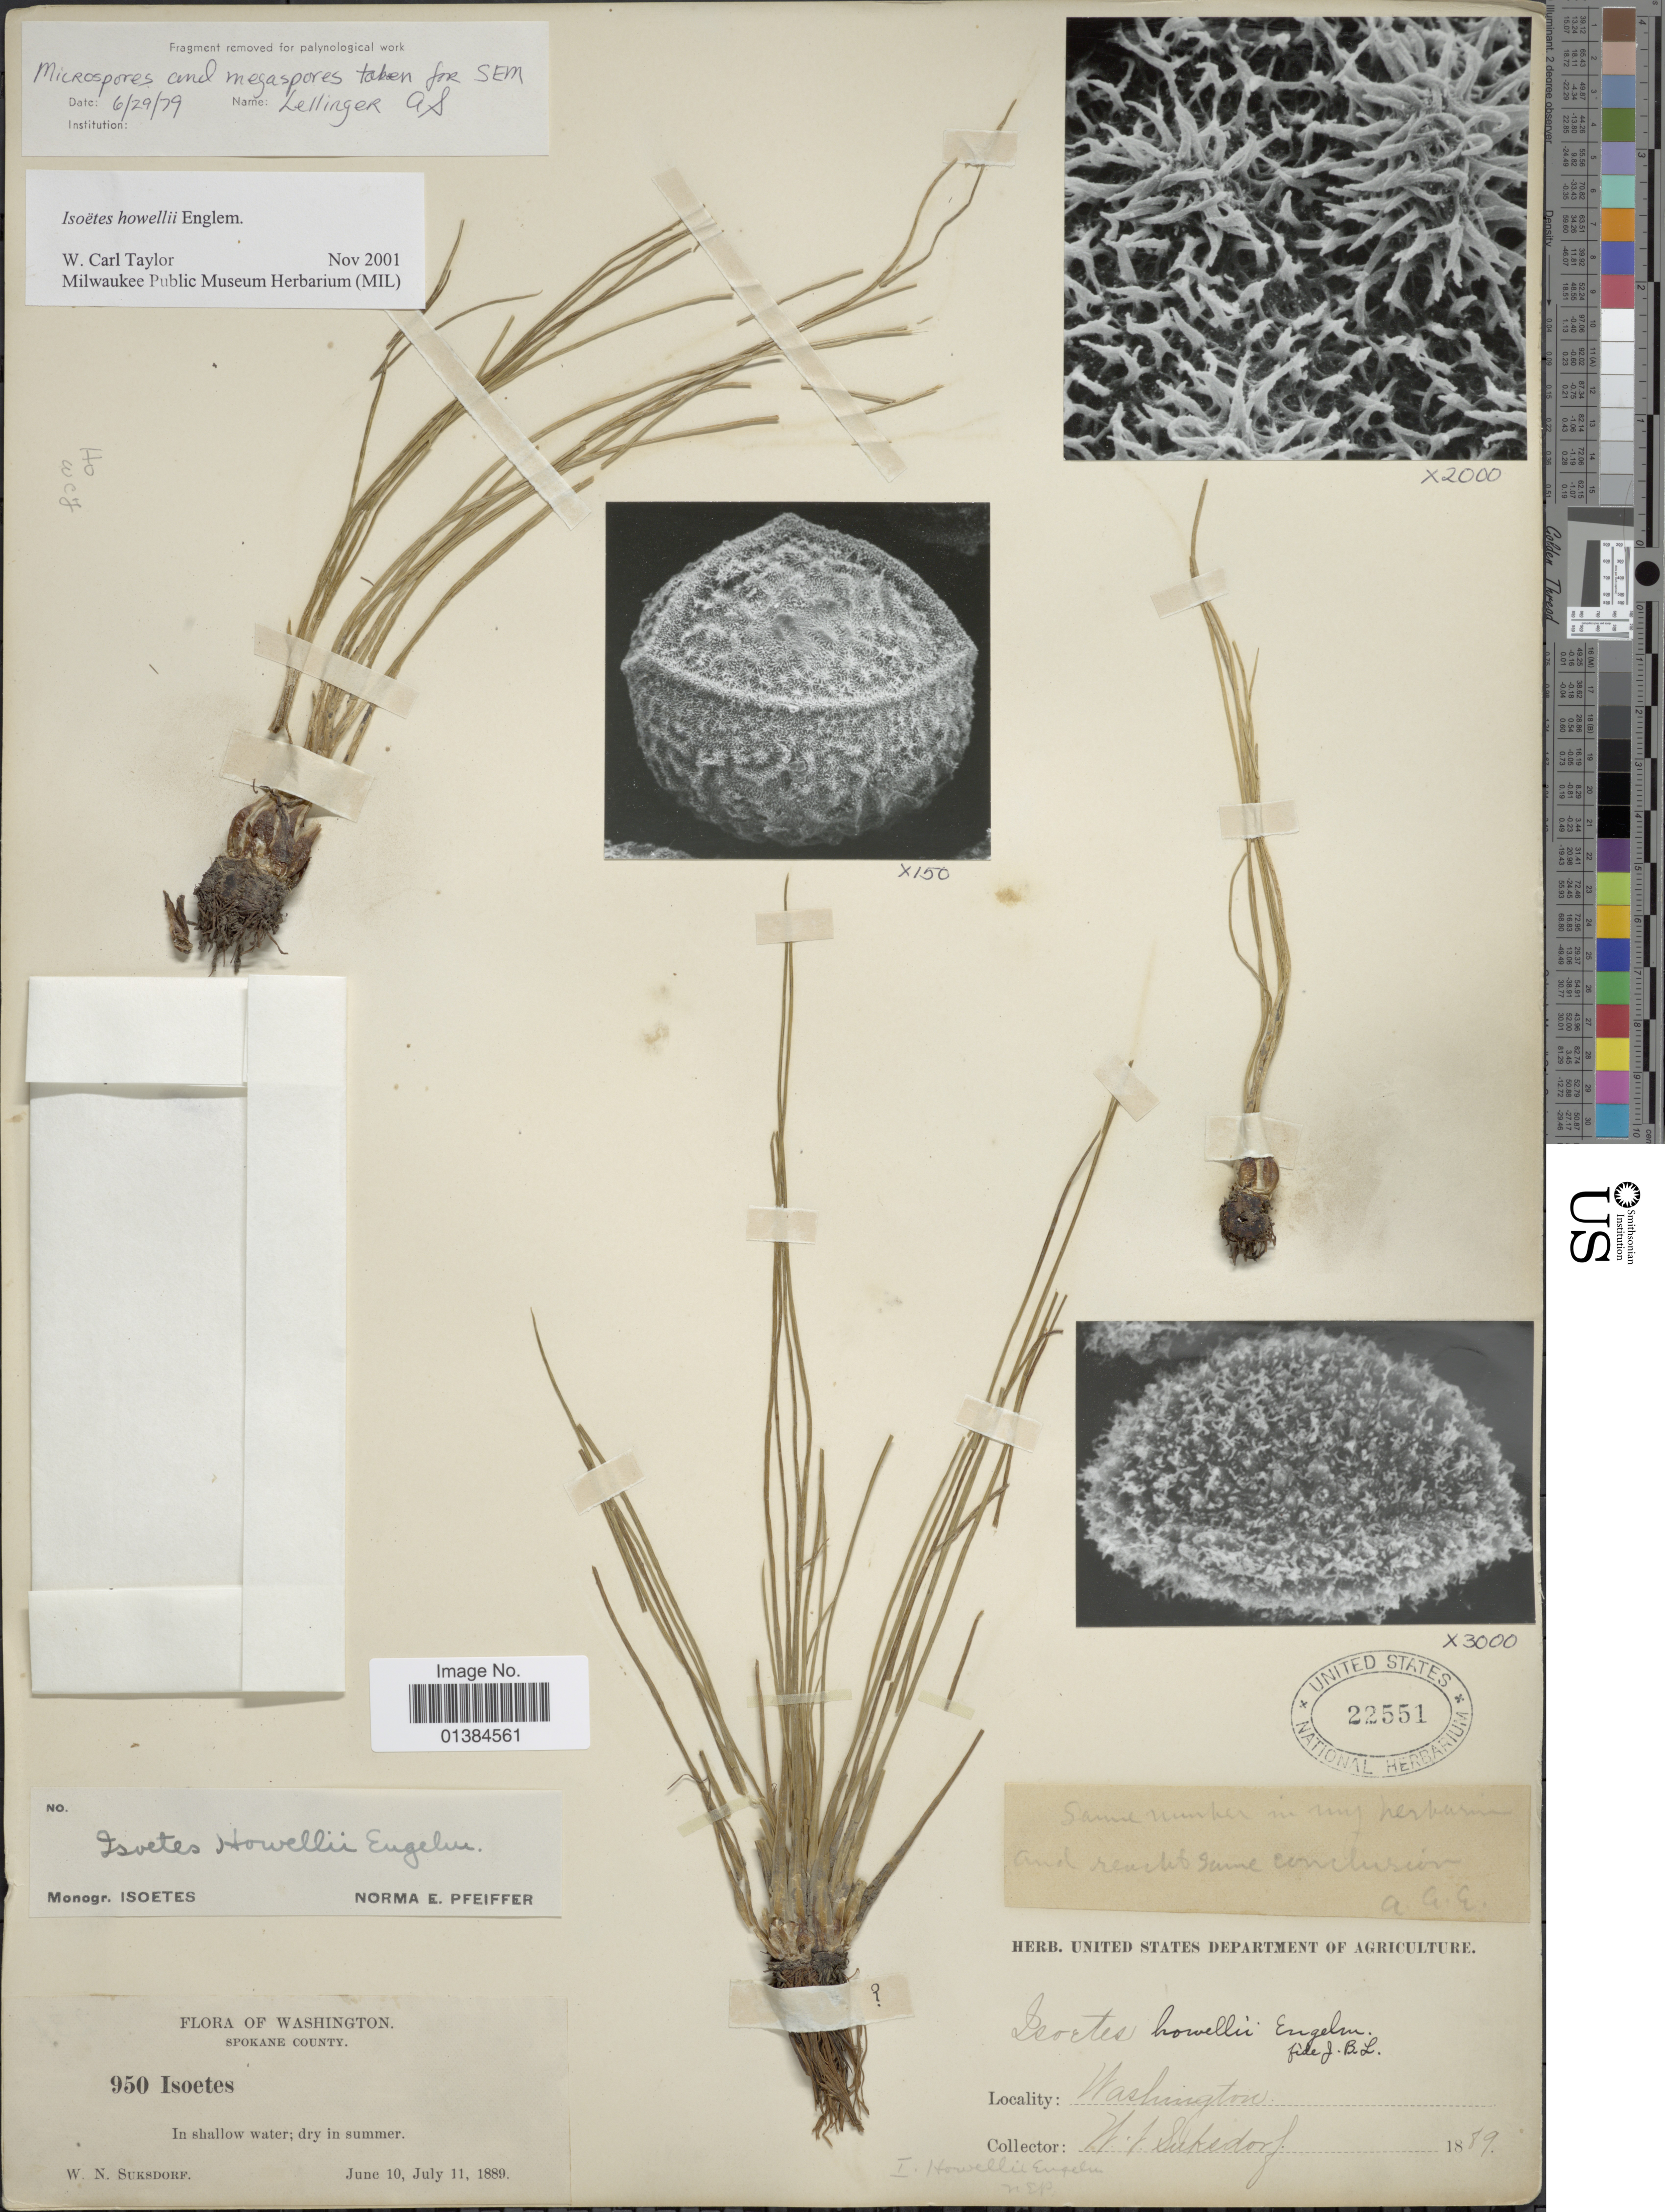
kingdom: Plantae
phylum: Tracheophyta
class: Lycopodiopsida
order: Isoetales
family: Isoetaceae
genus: Isoetes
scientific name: Isoetes howellii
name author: Engelm.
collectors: W. N. Suksdorf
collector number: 950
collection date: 1889-06-10/1889-07-11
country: United States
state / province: Washington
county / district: Spokane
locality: Spokane County.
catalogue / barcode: US 22551